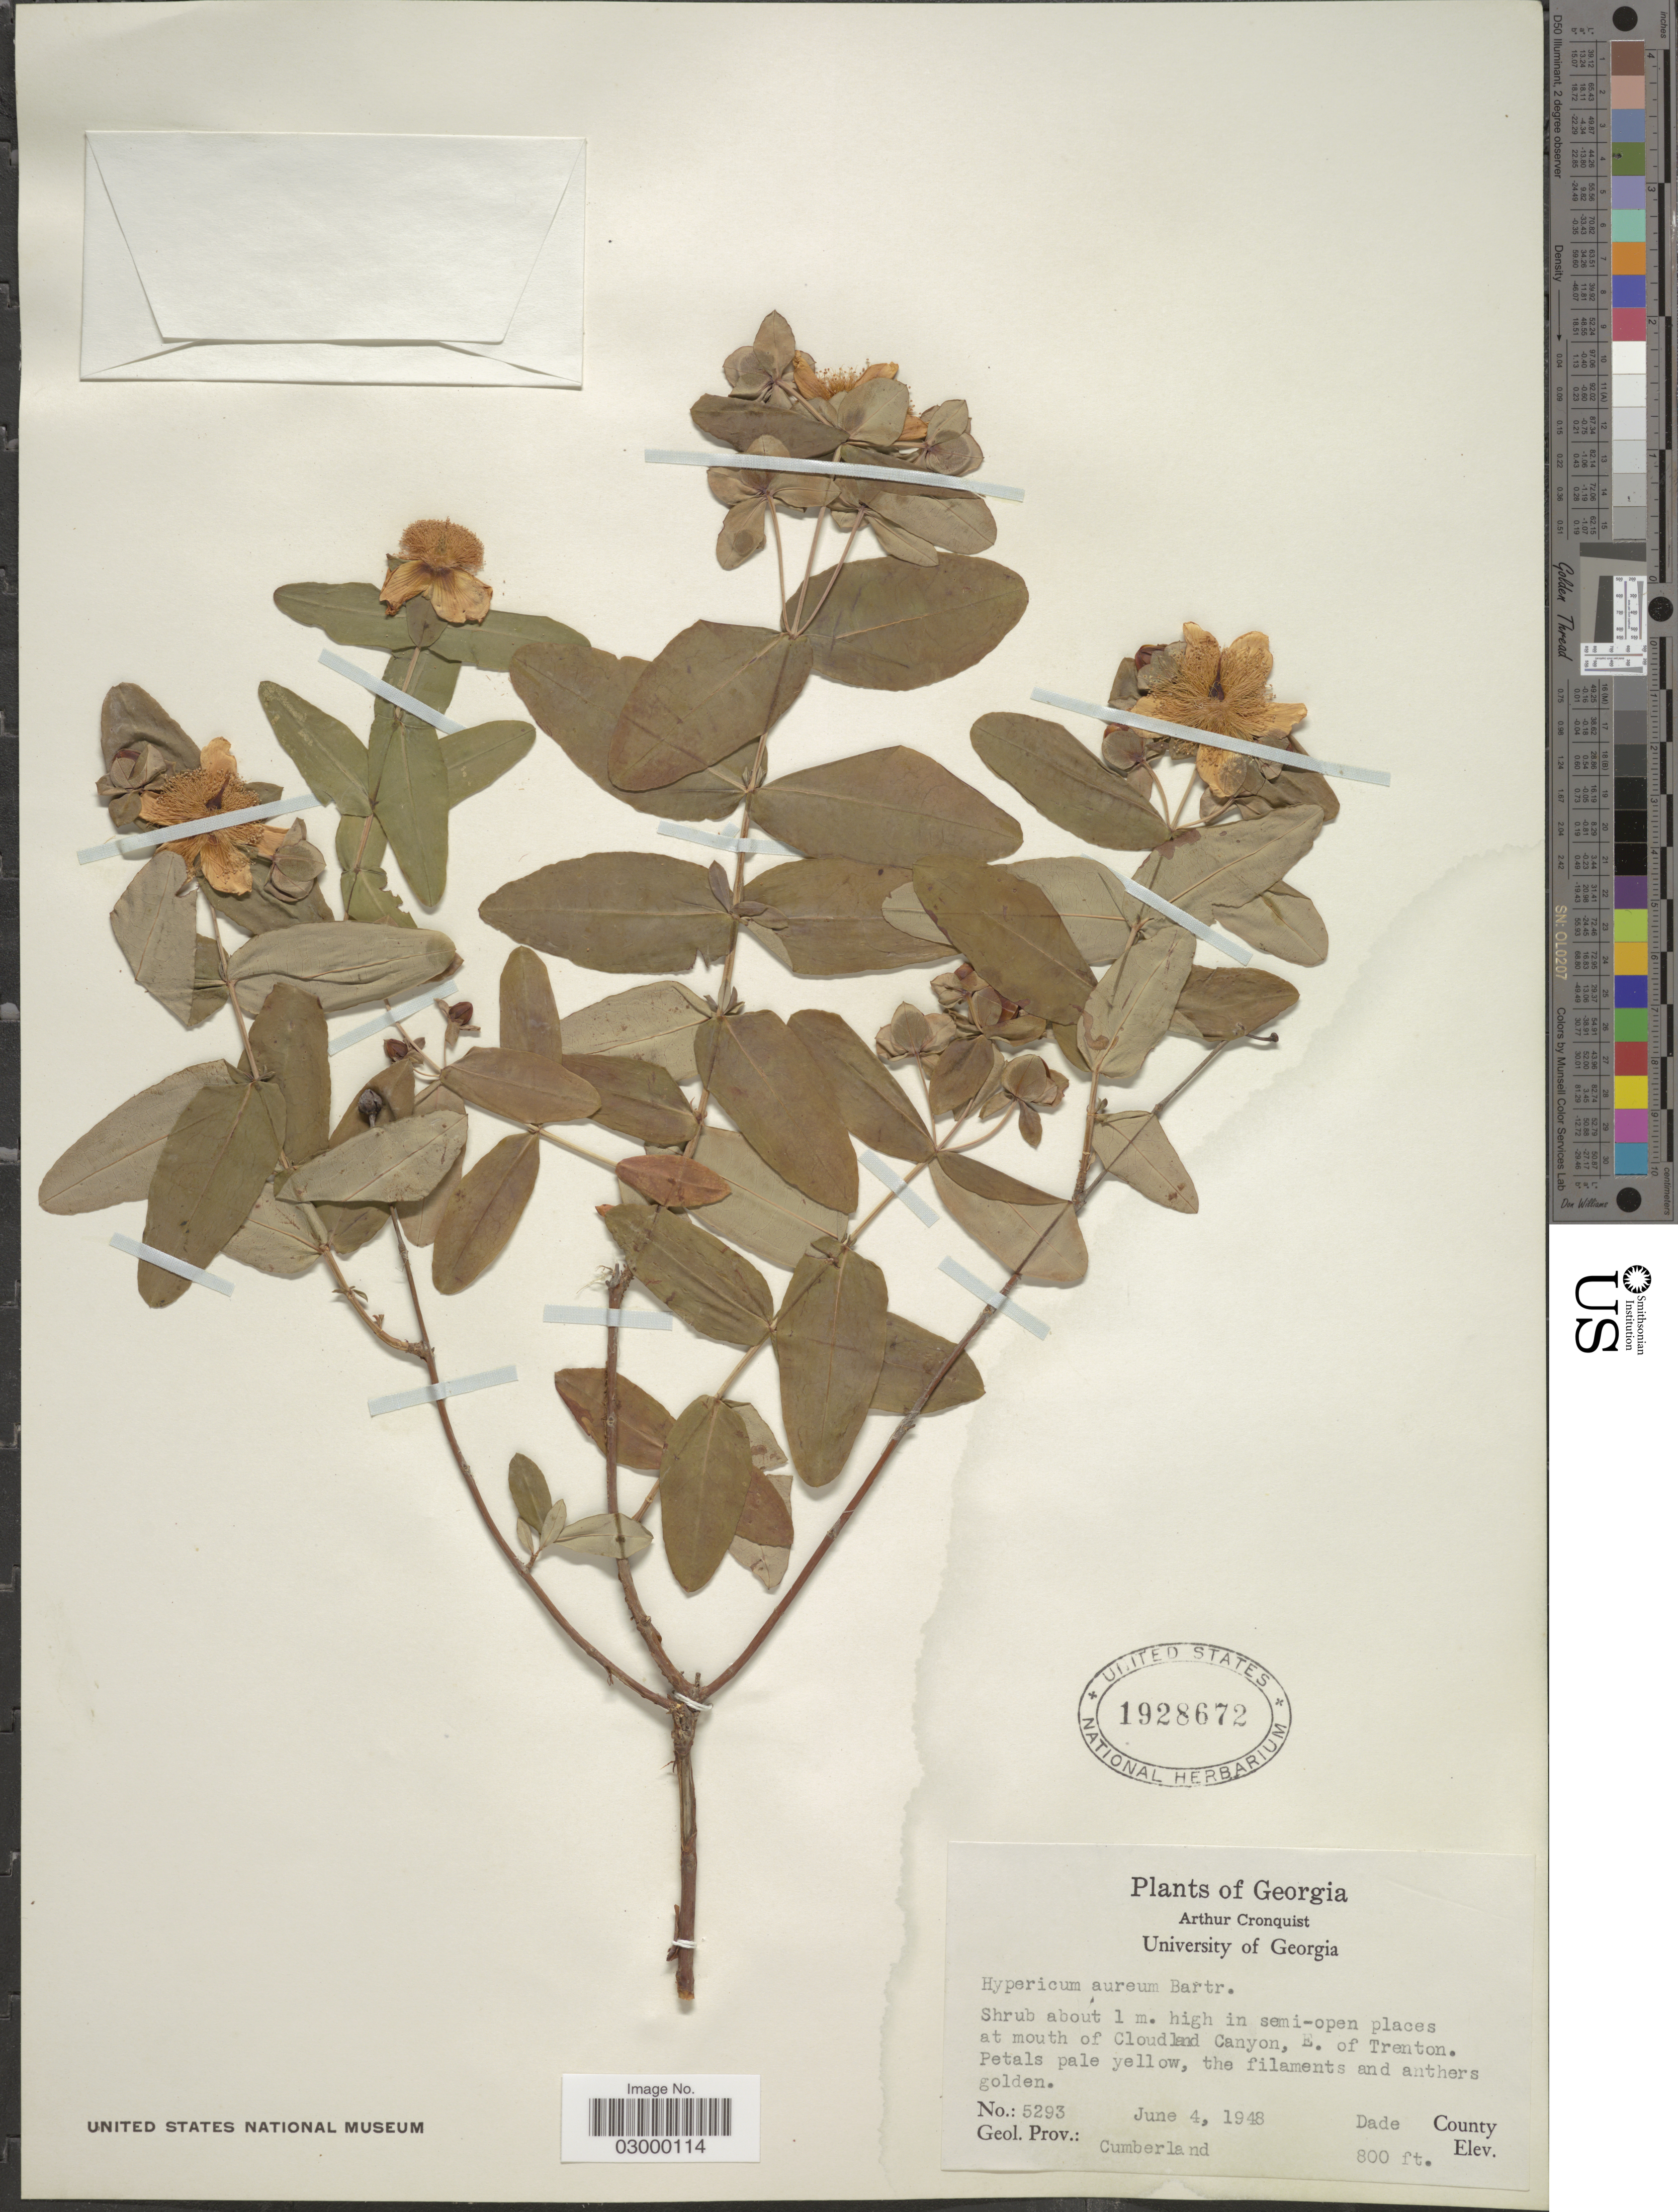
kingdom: Plantae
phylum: Tracheophyta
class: Magnoliopsida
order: Malpighiales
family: Hypericaceae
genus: Hypericum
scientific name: Hypericum aureum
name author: Lour.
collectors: A. Cronquist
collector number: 5293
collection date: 1948-06-04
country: United States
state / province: Georgia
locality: At mouth of Cloudland Canyon, E. of Trenton, Dade County, Geol. Prov. Cumberland.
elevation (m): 244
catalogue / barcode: US 1928672